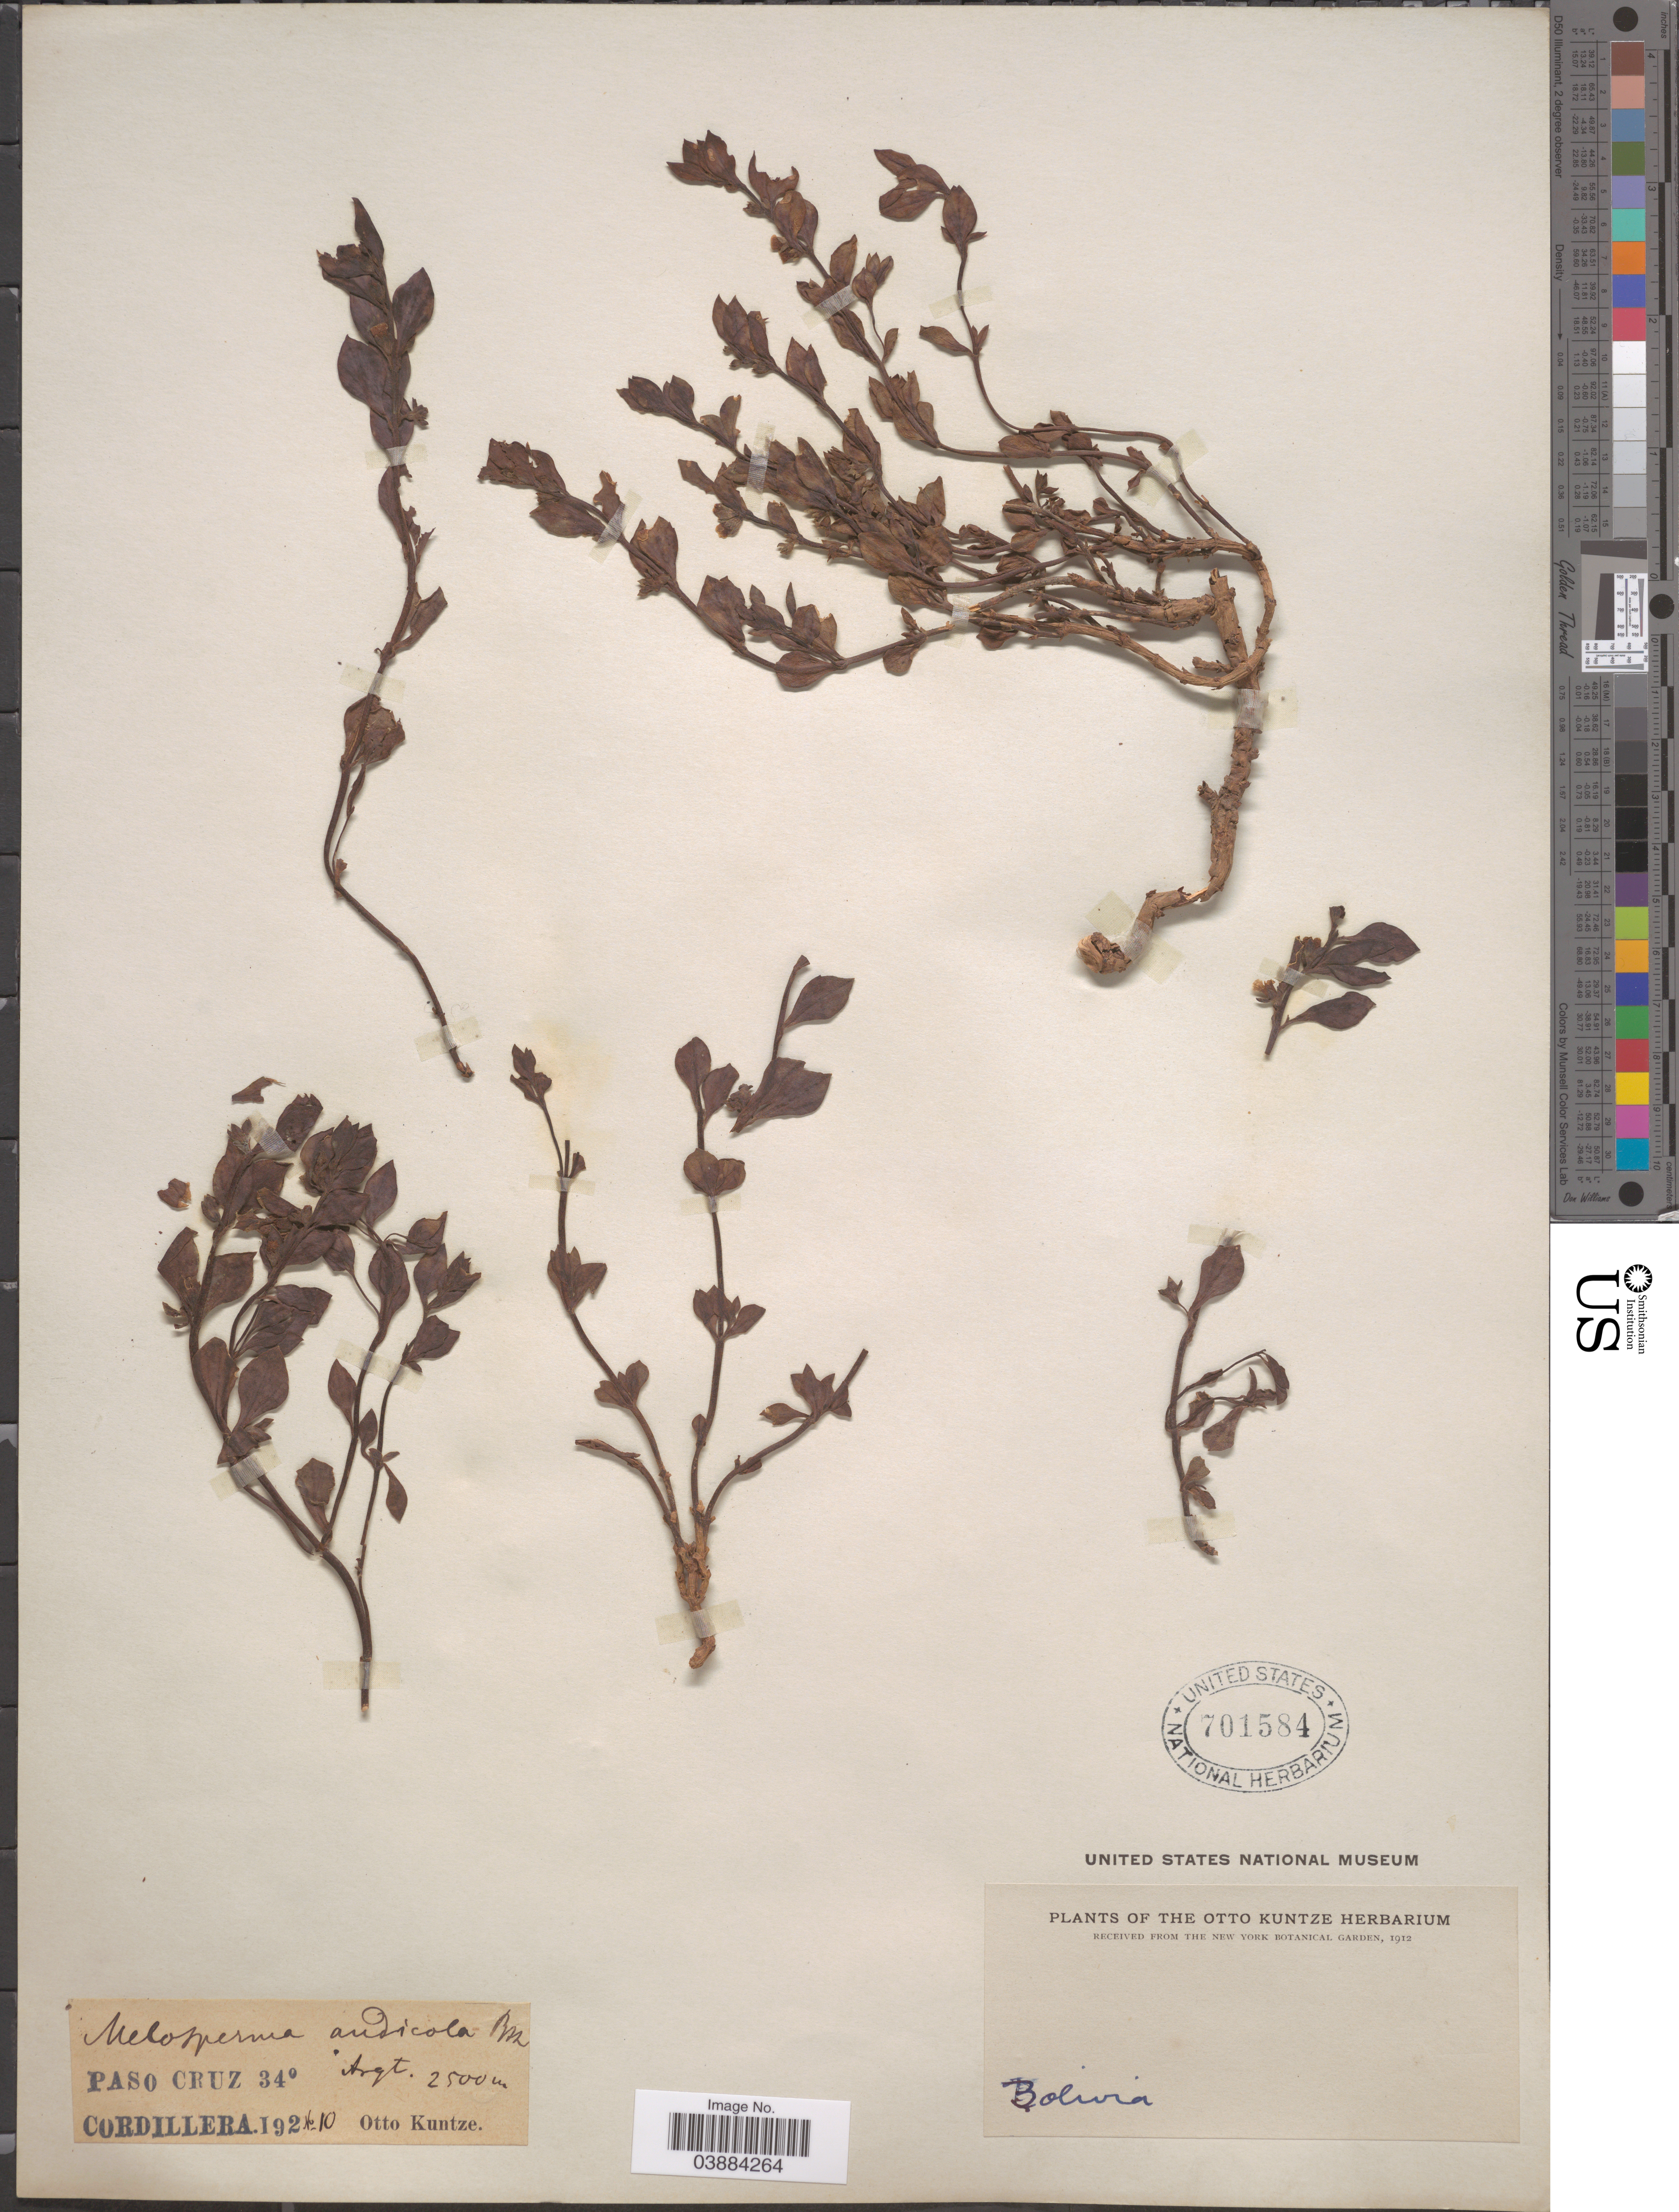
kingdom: Plantae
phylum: Tracheophyta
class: Magnoliopsida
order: Lamiales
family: Plantaginaceae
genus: Melosperma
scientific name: Melosperma andicola var. andicola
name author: Benth.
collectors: C.E.O. Kuntze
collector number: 10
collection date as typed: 192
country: Bolivia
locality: Paso Cruz. 34°. Cordillera.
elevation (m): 2500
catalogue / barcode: US 701584